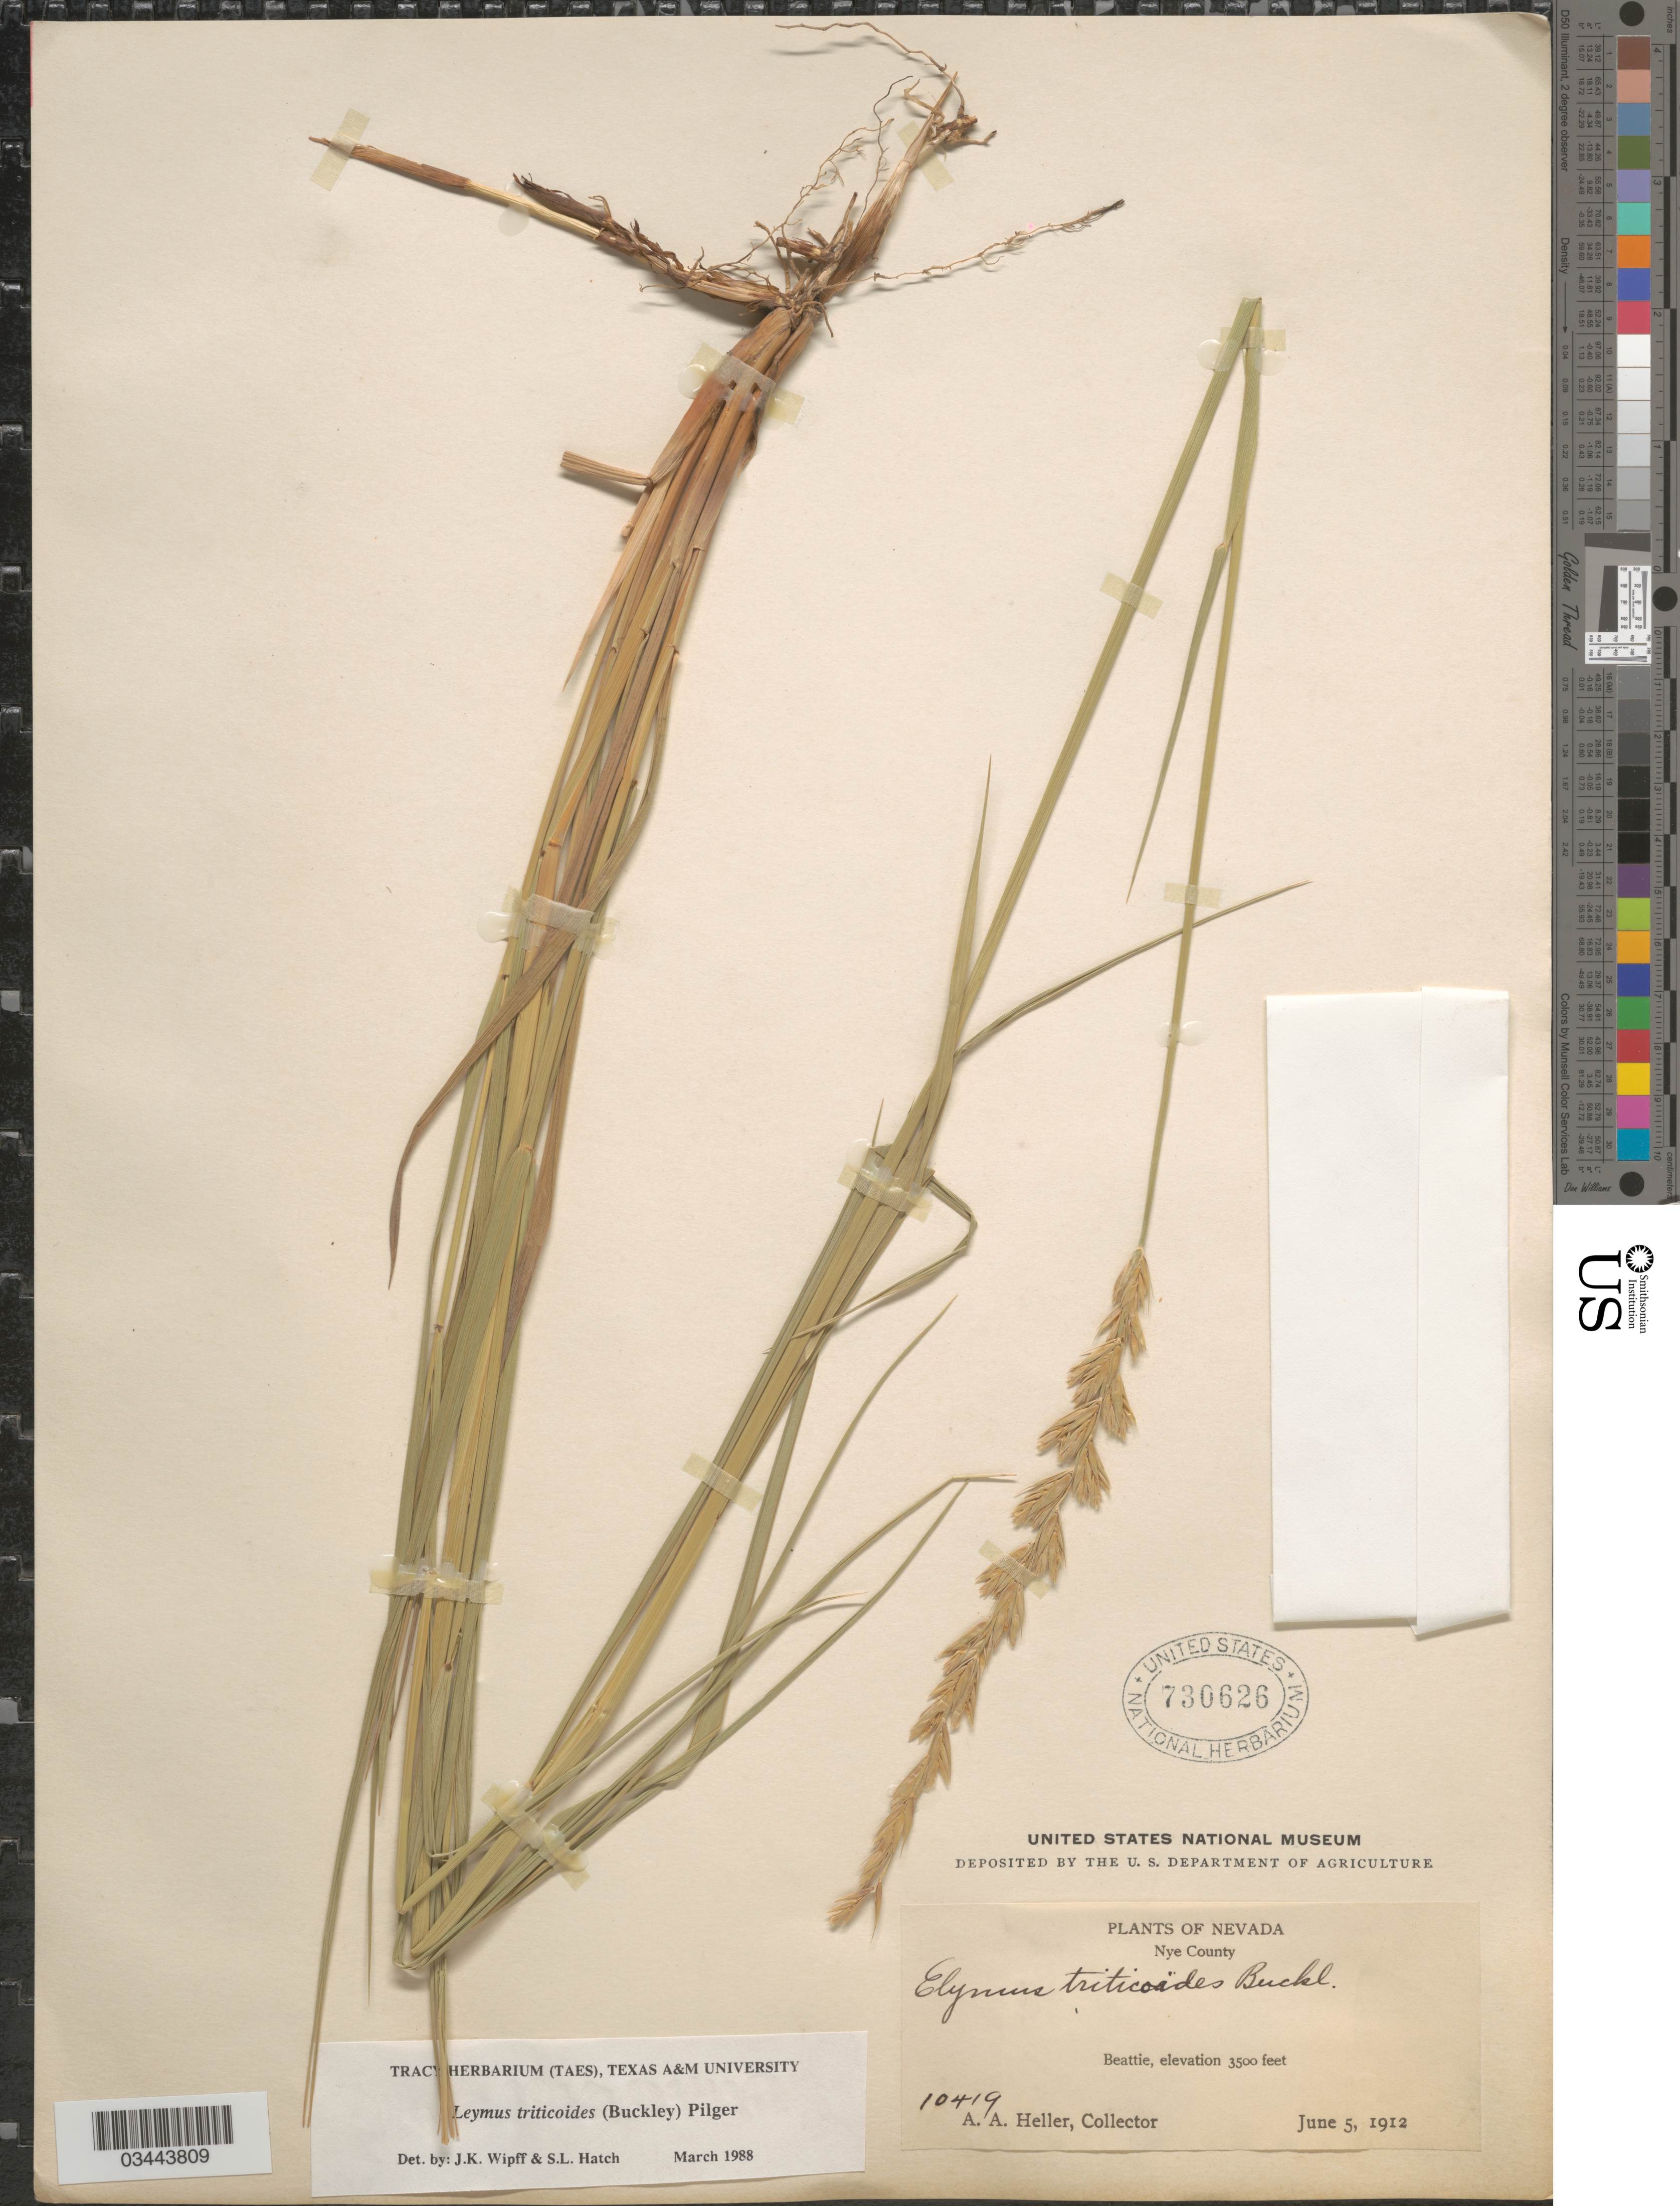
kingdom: Plantae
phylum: Tracheophyta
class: Liliopsida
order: Poales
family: Poaceae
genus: Leymus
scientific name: Leymus triticoides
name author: (Buckley) Pilg.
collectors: A. A. Heller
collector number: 10419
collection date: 1912-06-05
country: United States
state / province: Nevada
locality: Nye County. Beattie.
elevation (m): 1067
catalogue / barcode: US 730626